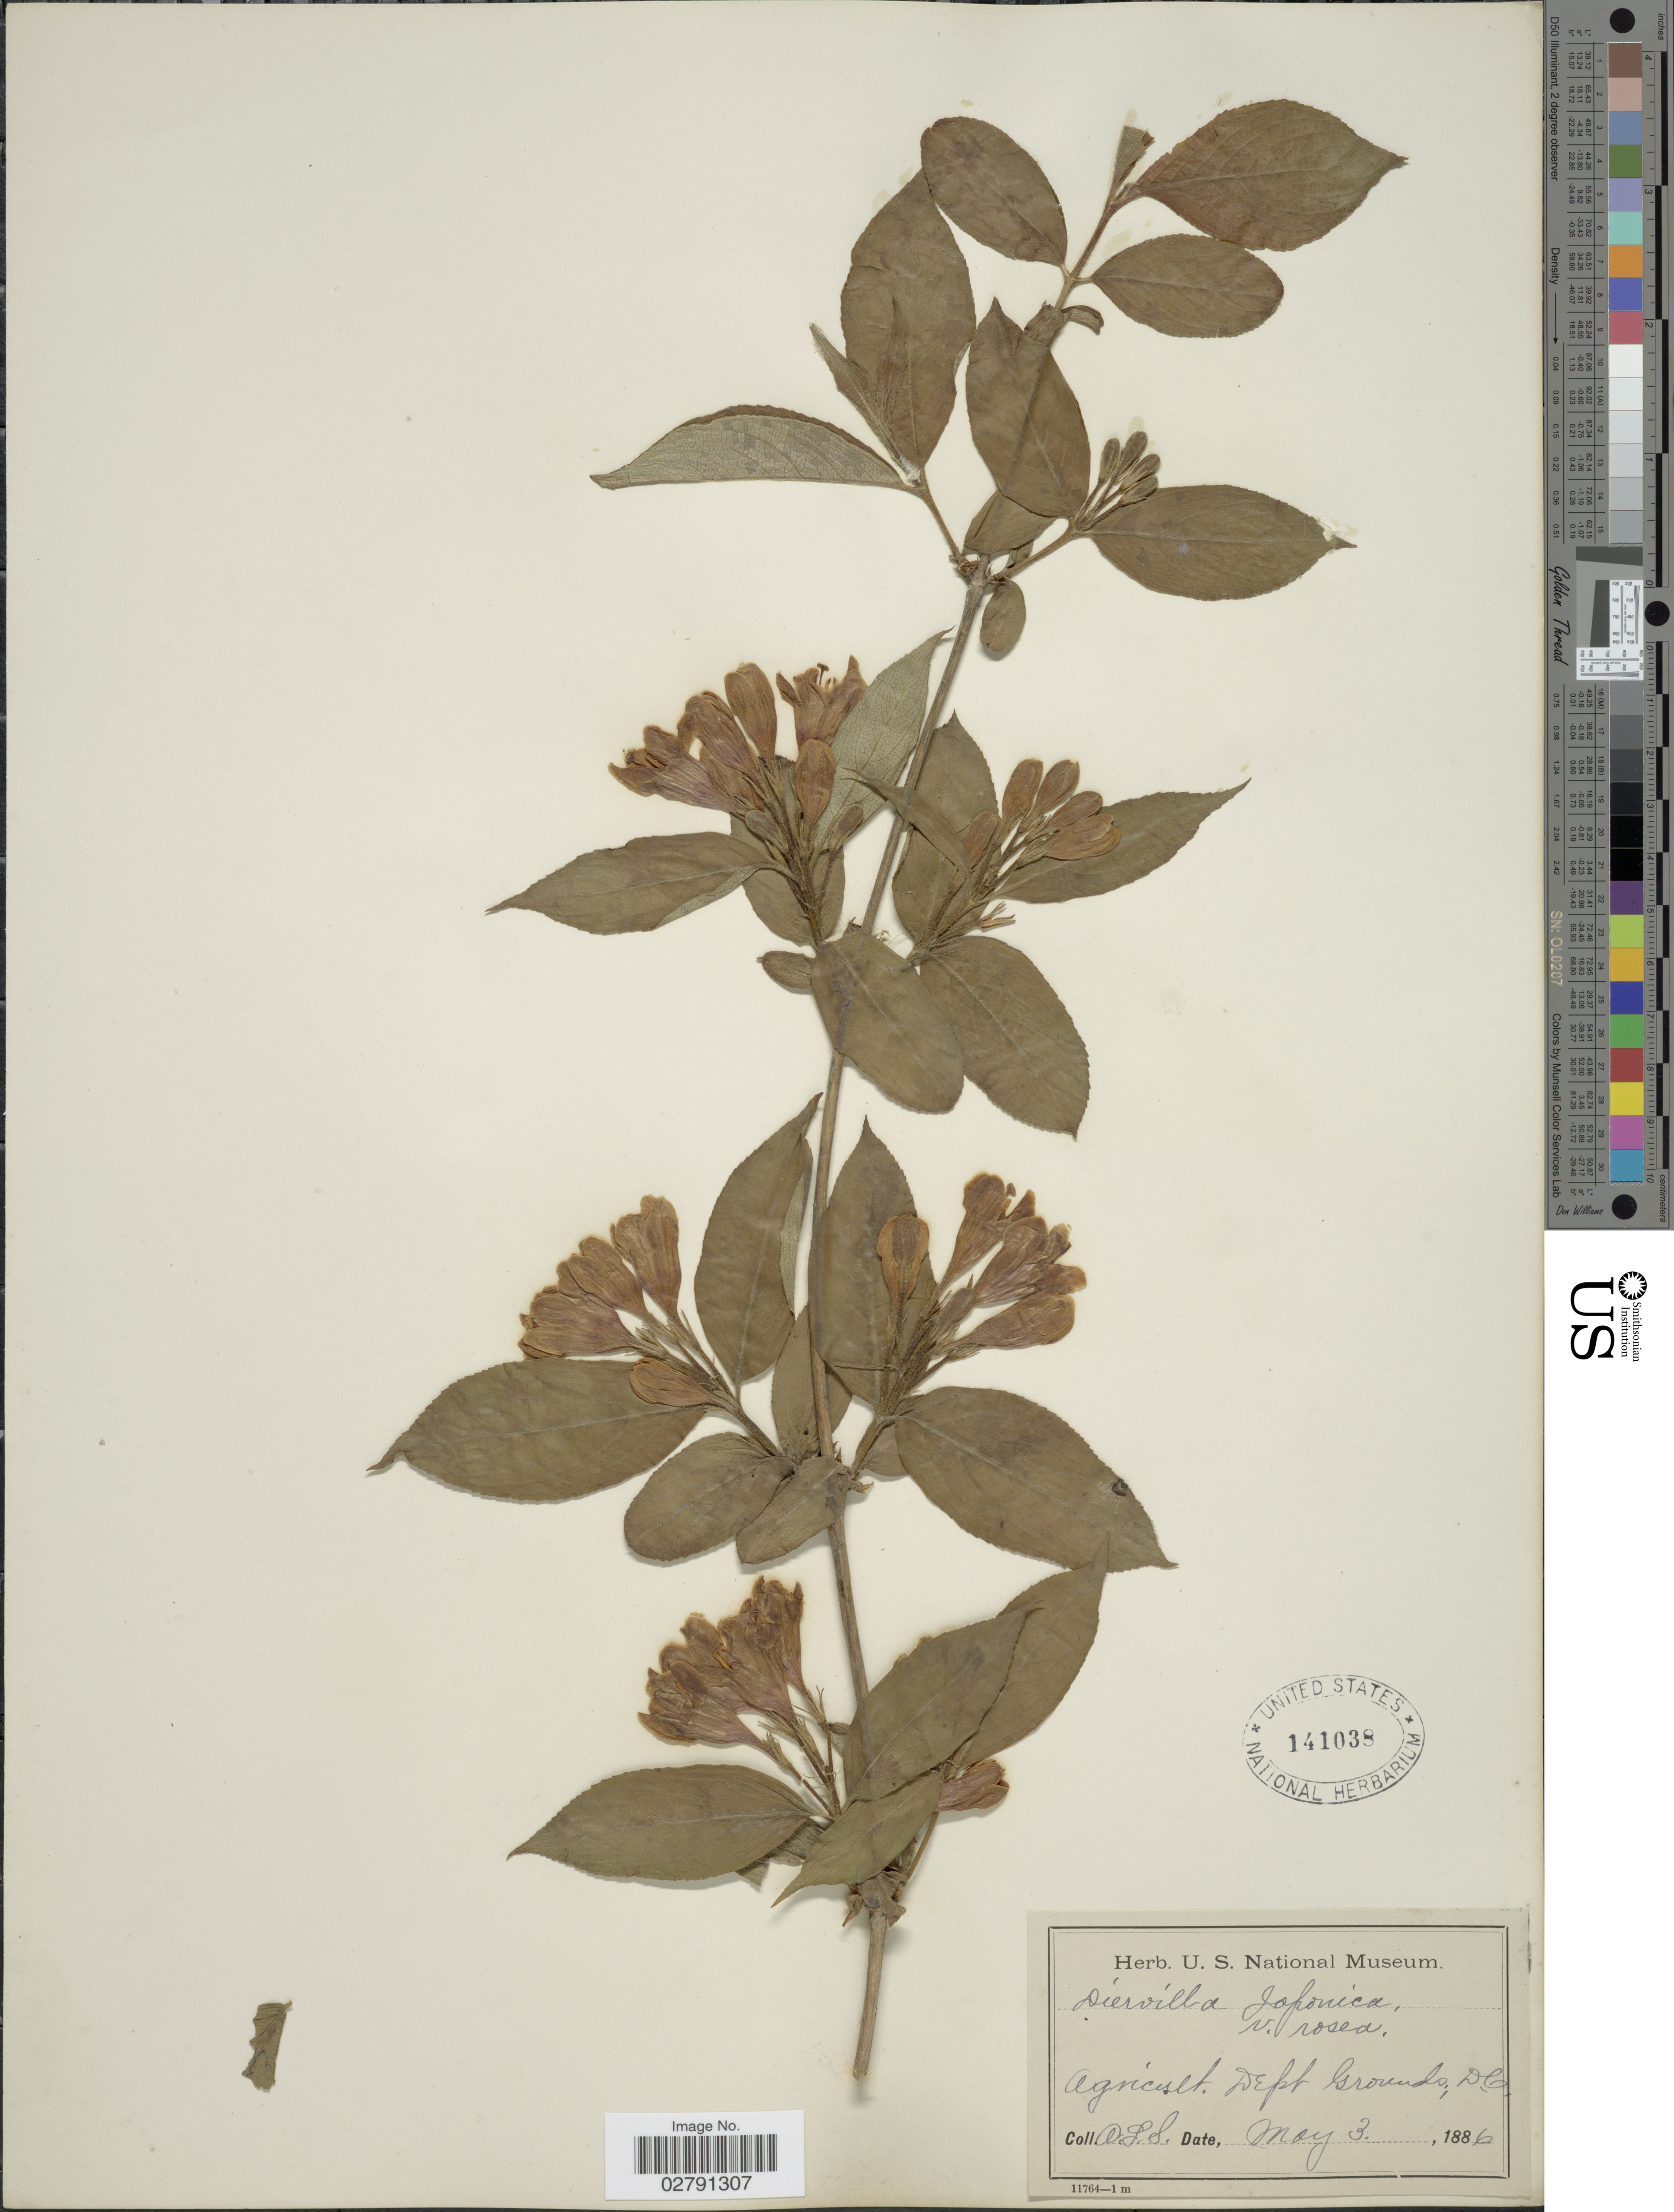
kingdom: Plantae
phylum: Tracheophyta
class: Magnoliopsida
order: Dipsacales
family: Caprifoliaceae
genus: Diervilla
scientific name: Diervilla japonica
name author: (Thunb.) DC.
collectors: A. L. S.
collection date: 1886-05-03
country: United States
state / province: District of Columbia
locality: Agricult. Dept Grounds.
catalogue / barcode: US 141038